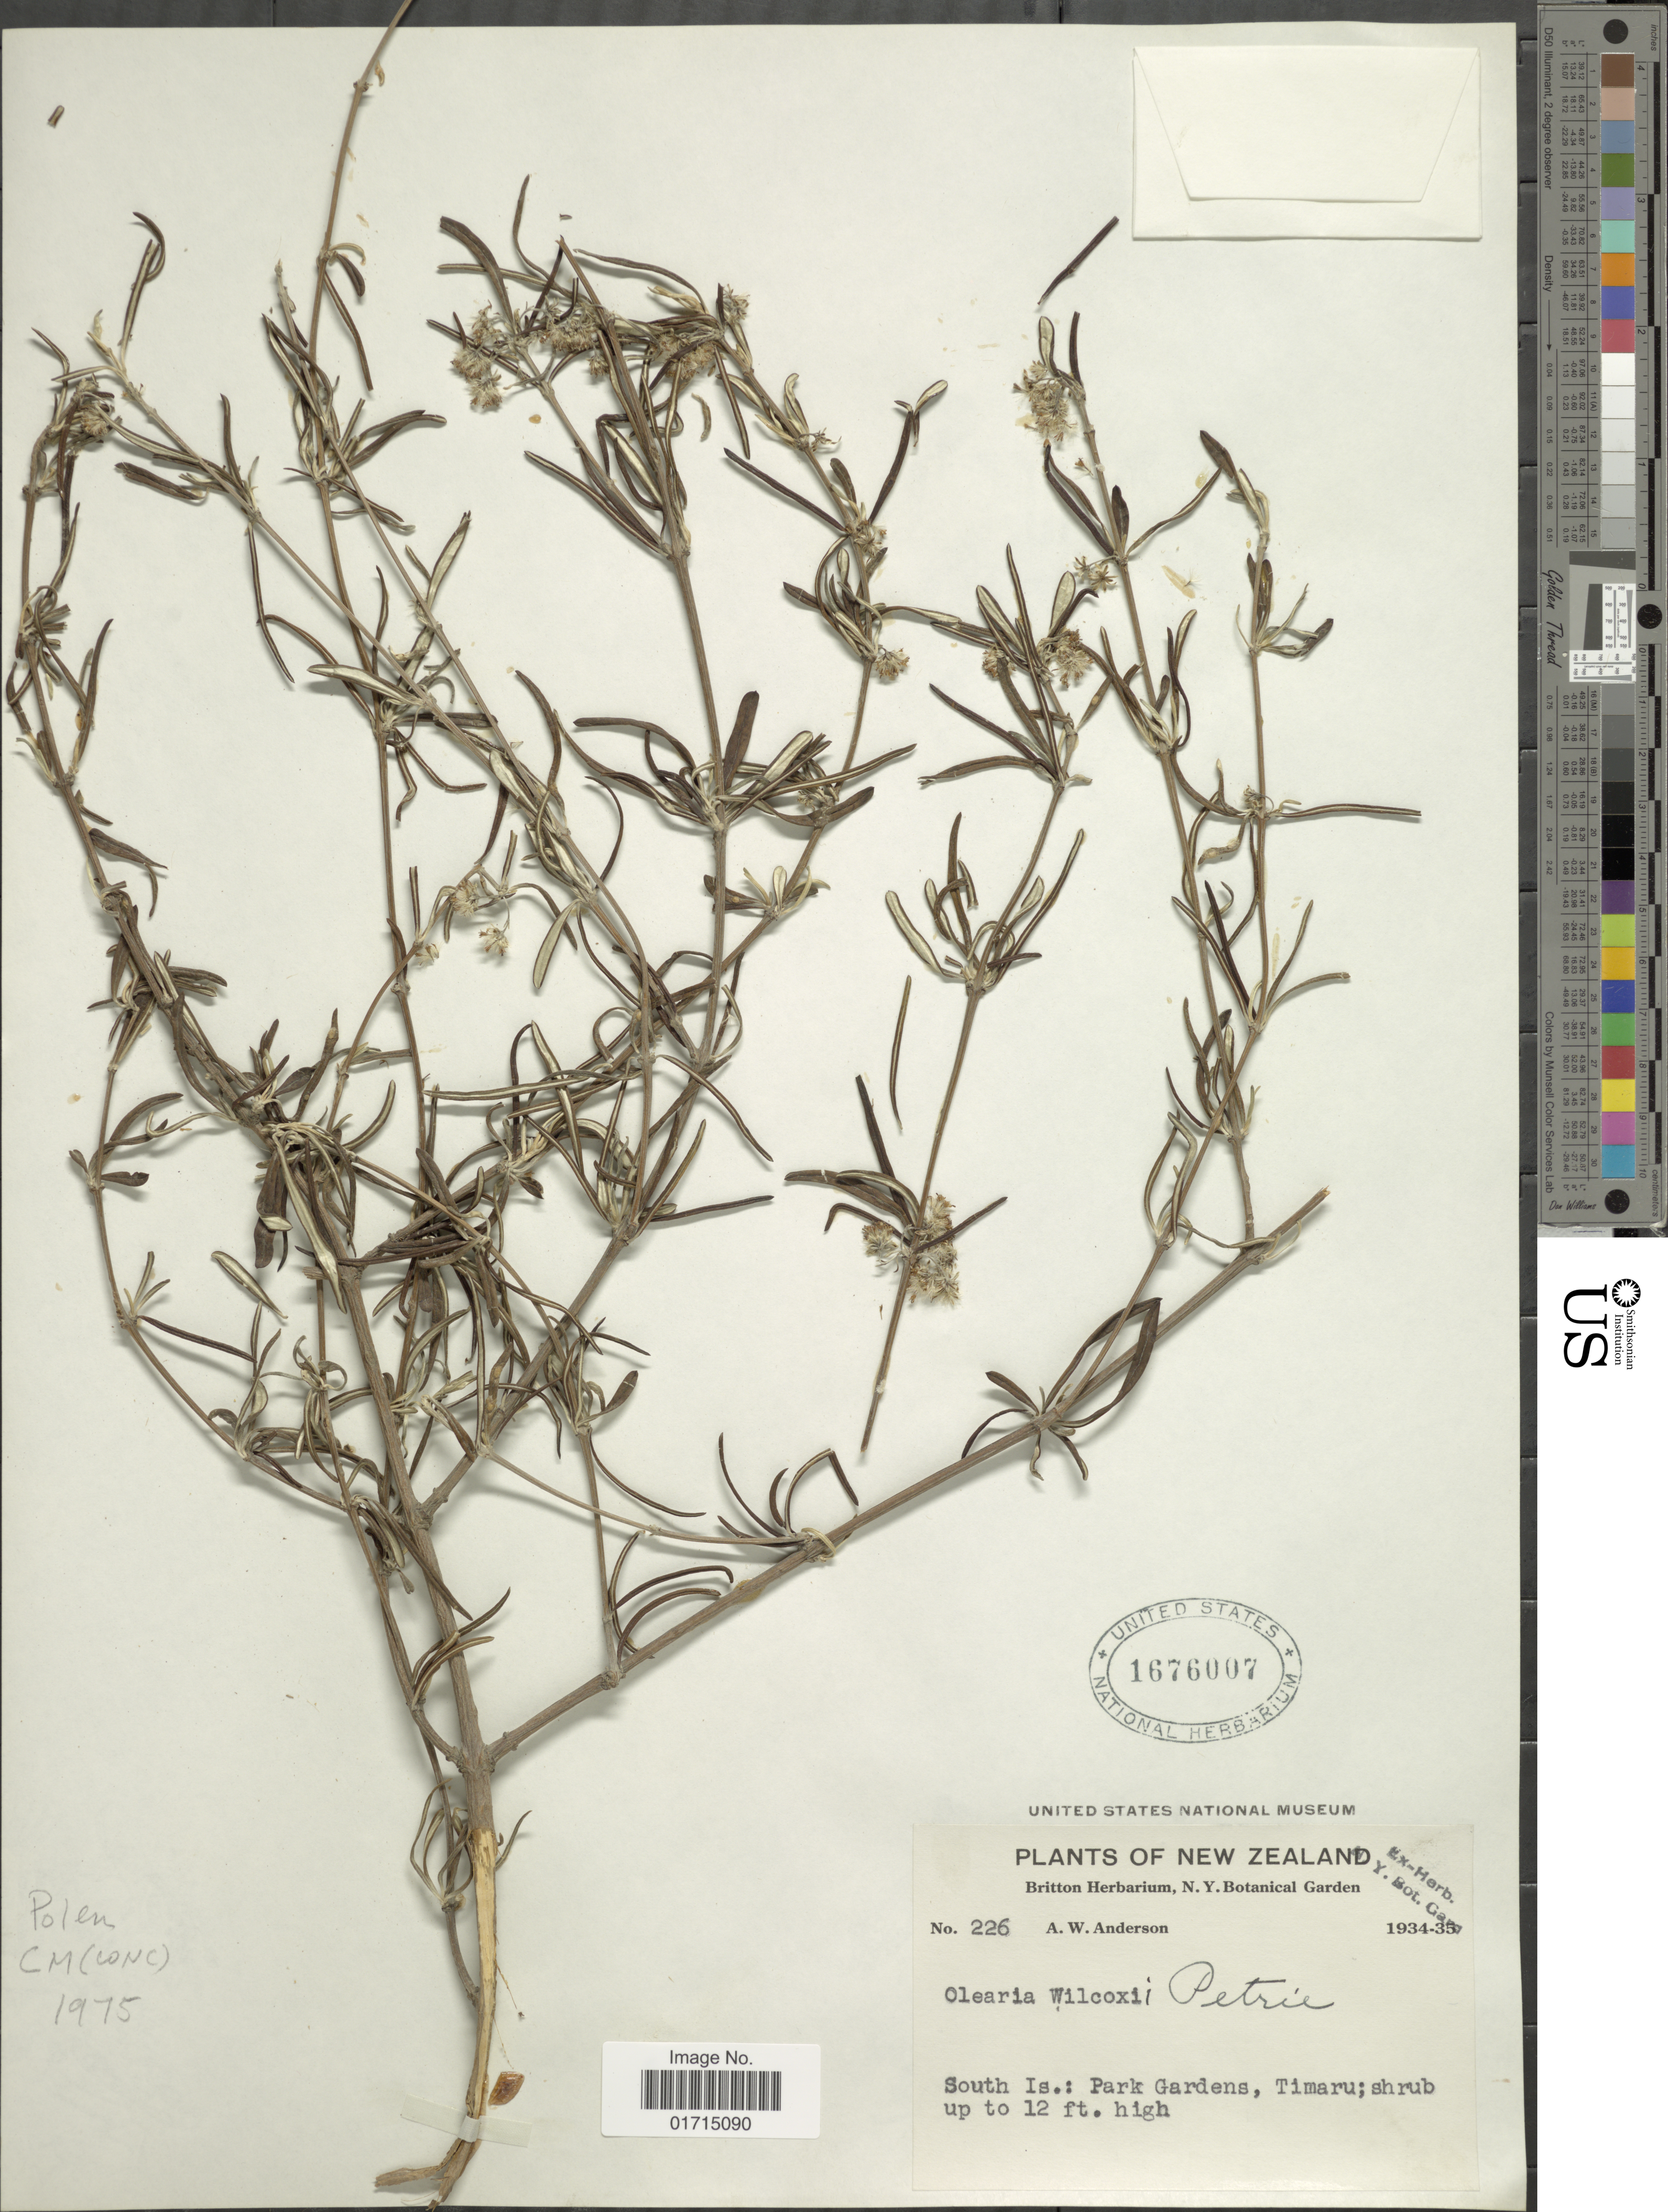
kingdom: Plantae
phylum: Tracheophyta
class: Magnoliopsida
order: Asterales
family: Asteraceae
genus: Olearia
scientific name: Olearia wilcoxii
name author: Petrie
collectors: A. W. Anderson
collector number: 226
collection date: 1934/1935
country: New Zealand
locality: New Zealand. South Is.: Park Gardens, Timaru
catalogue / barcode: US 1676007